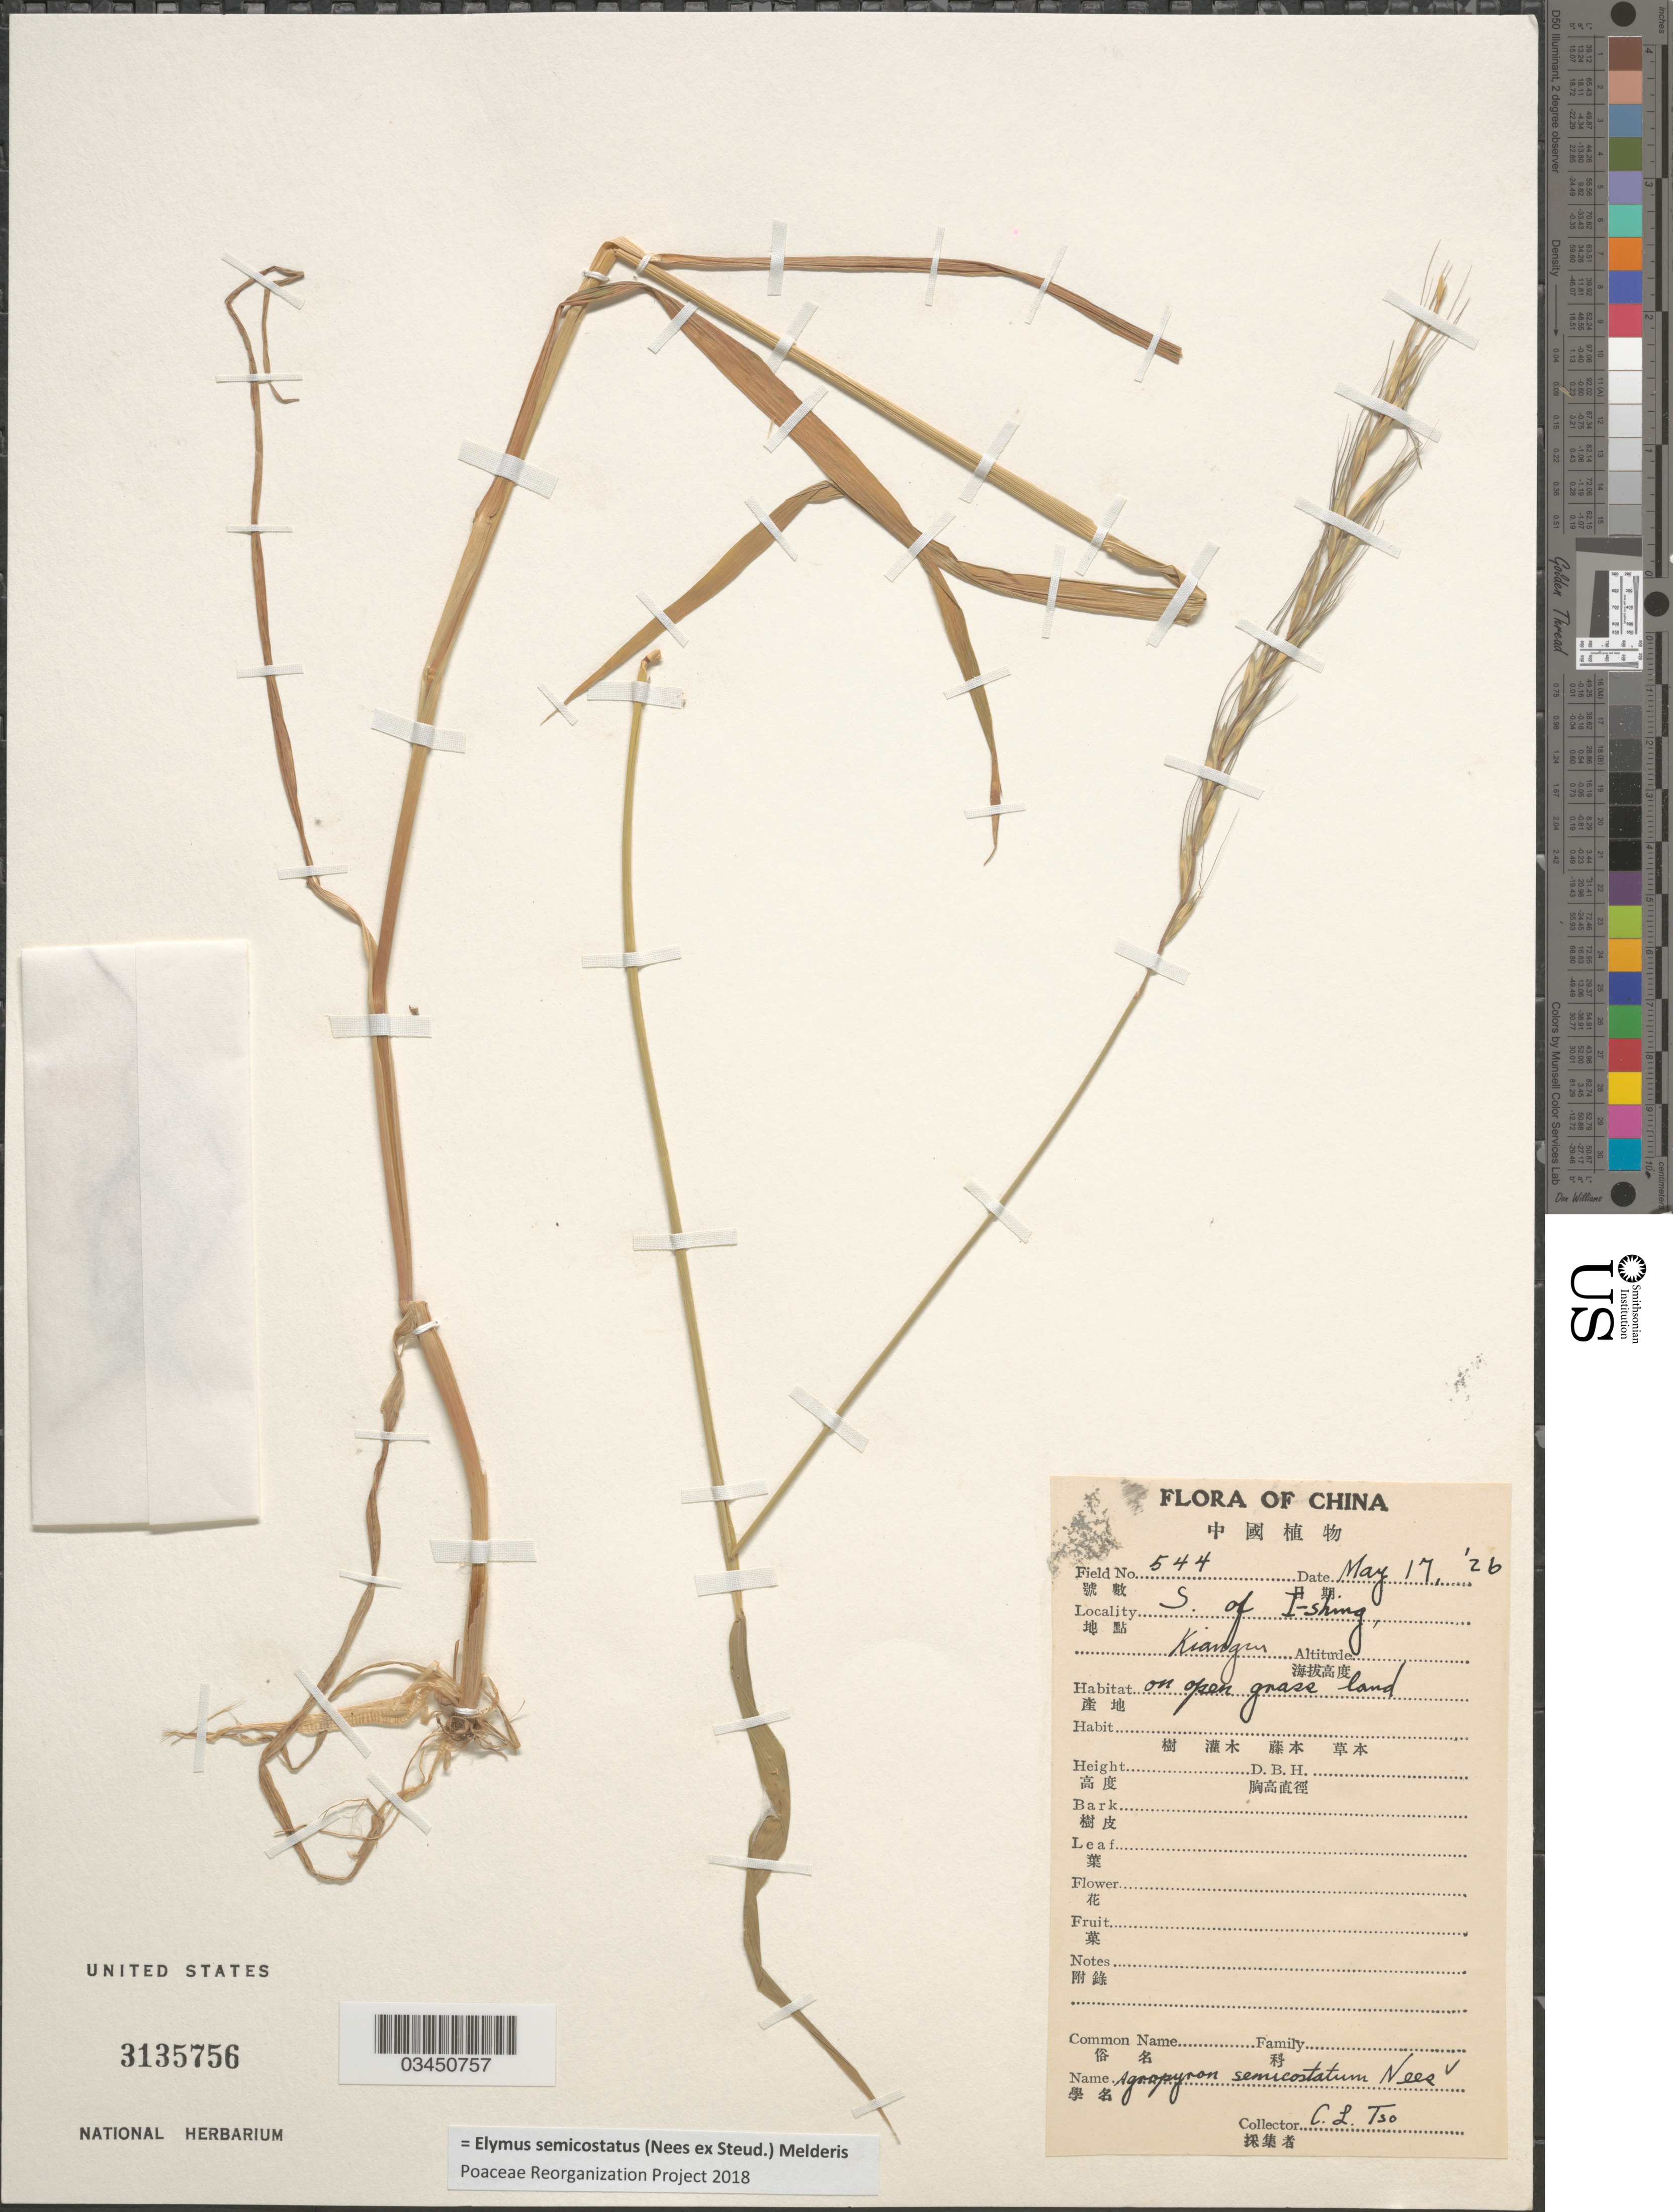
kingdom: Plantae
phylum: Tracheophyta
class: Liliopsida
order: Poales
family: Poaceae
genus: Elymus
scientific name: Elymus semicostatus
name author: (Nees ex Steud.) Melderis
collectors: C. Tso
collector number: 544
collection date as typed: Transcribed d/m/y: 17/5/26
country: China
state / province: Jiangsu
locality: S. of I-shing, Kiangsu.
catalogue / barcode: US 3135756